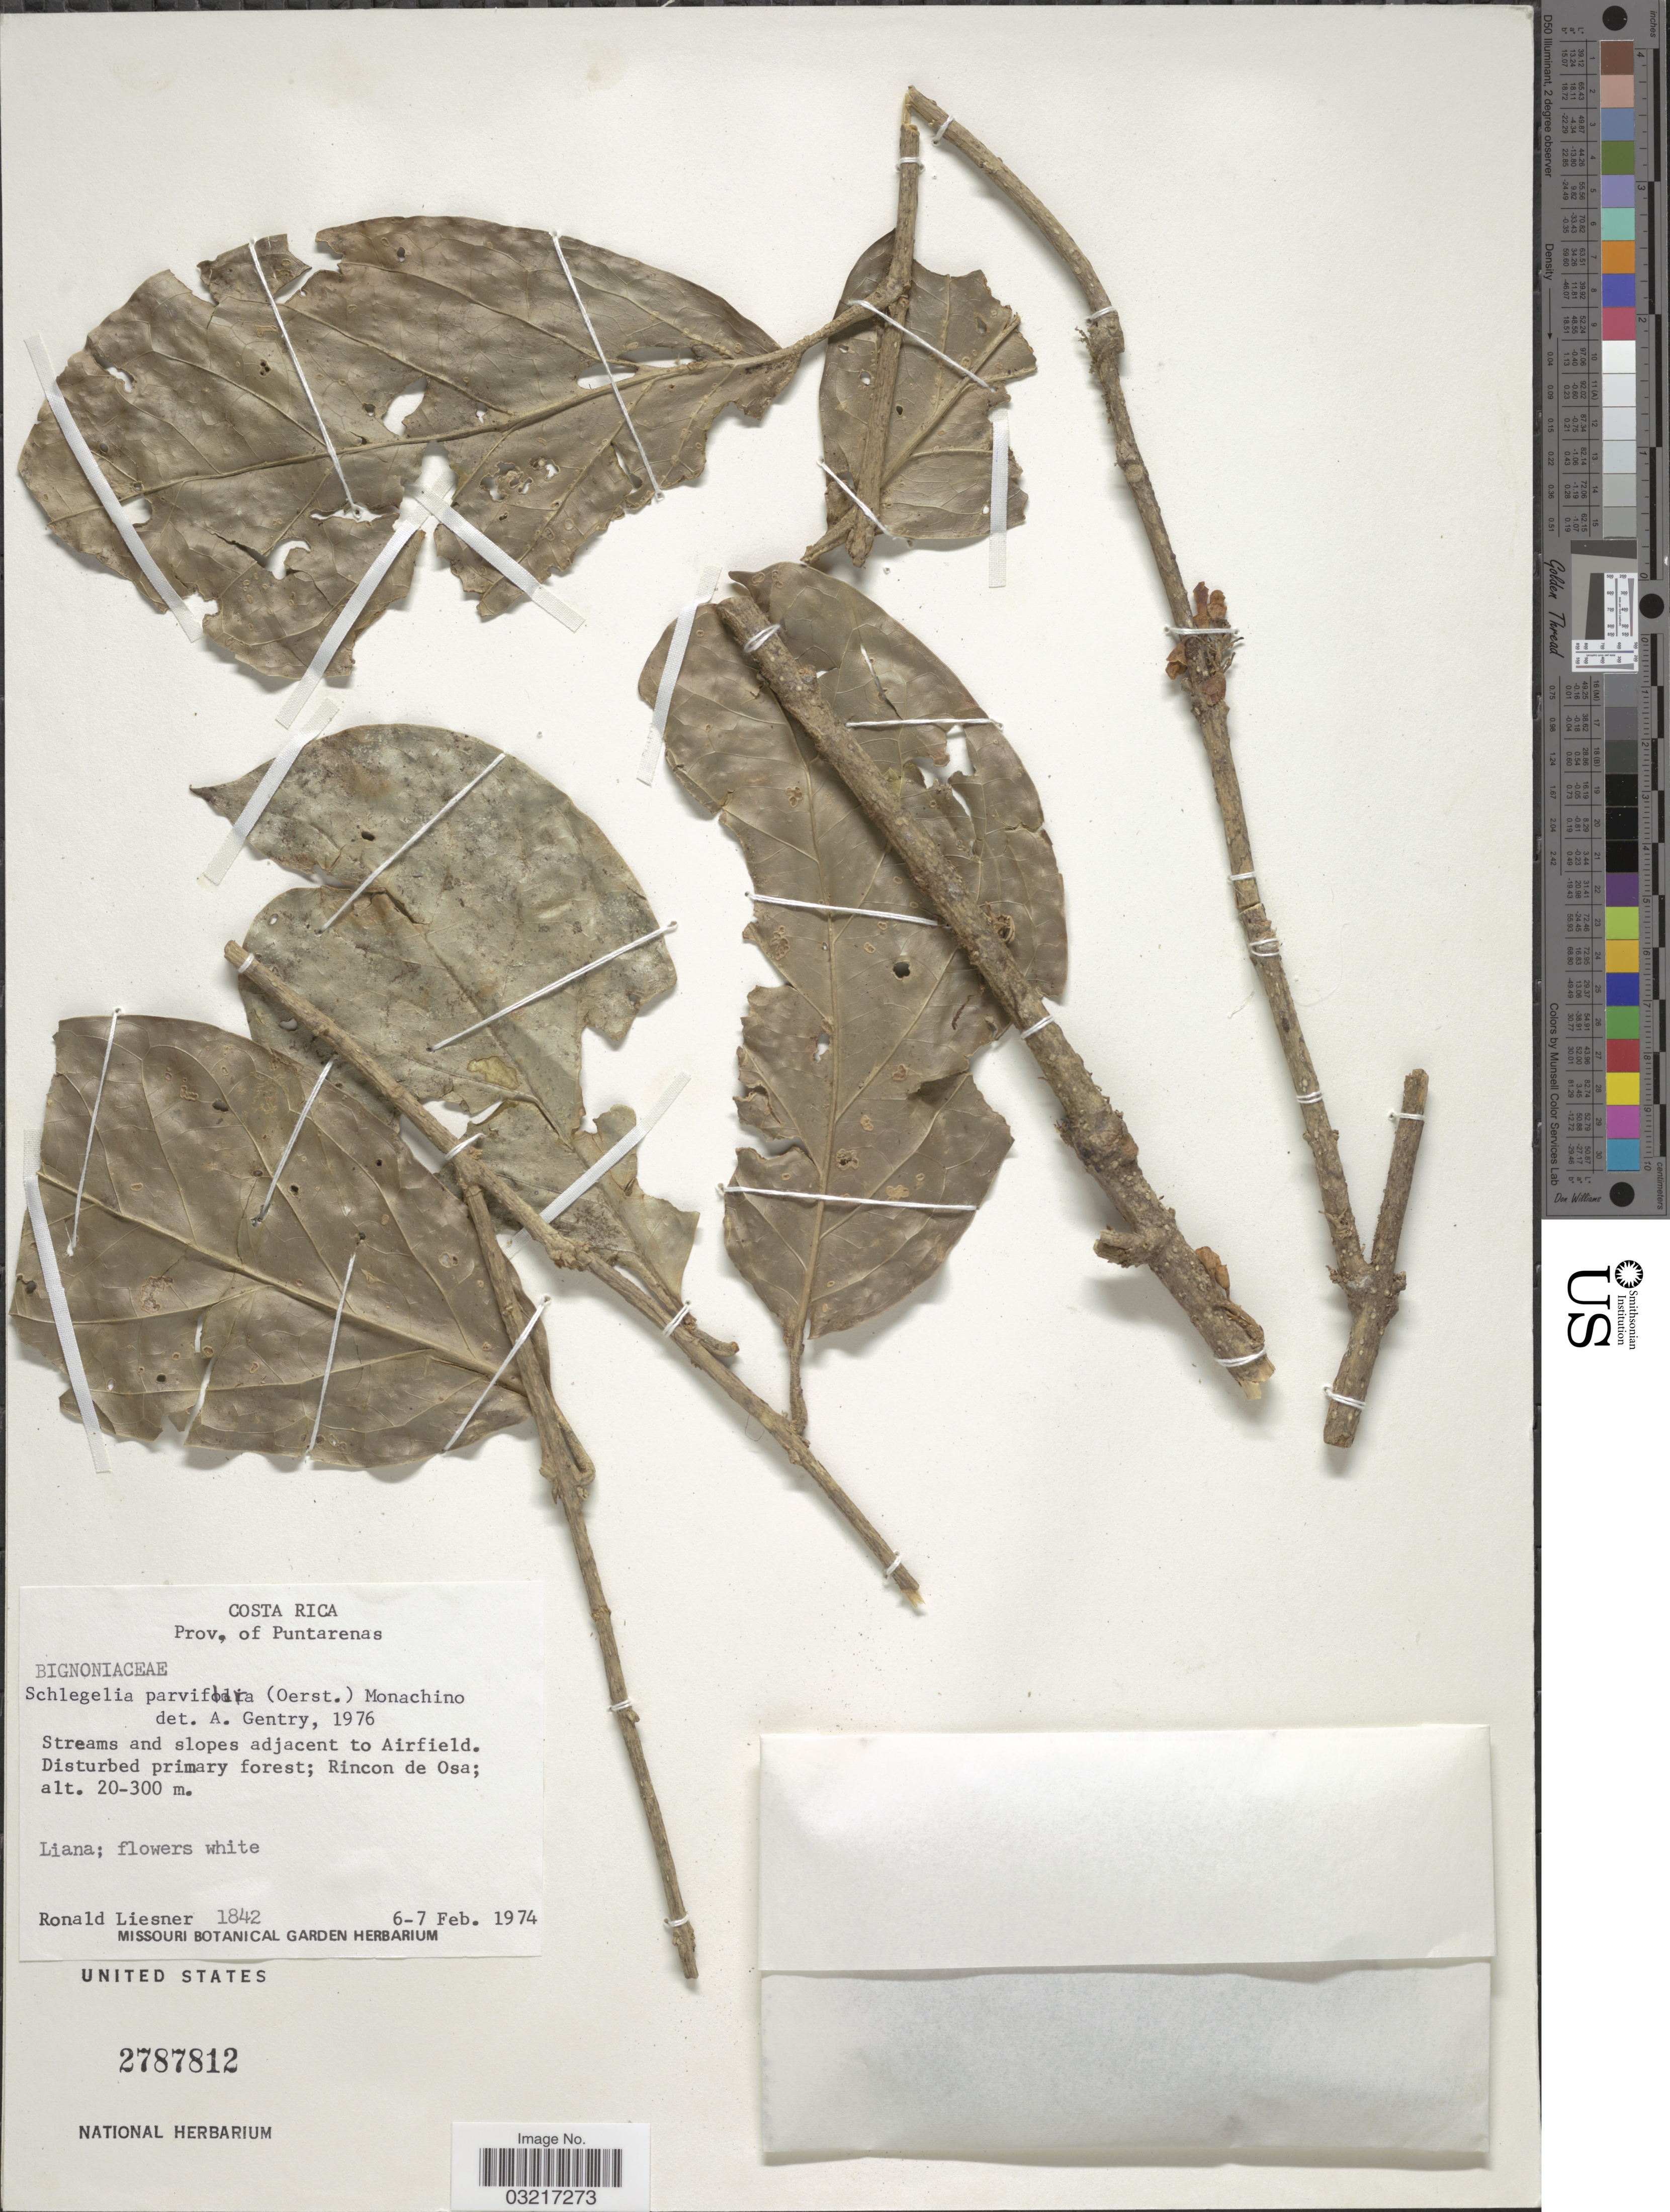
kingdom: Plantae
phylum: Tracheophyta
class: Magnoliopsida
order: Lamiales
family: Schlegeliaceae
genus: Schlegelia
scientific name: Schlegelia parviflora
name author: (Oerst.) Monach.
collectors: R. L. Liesner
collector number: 1842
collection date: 1974-02-06/1974-02-07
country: Costa Rica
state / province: Puntarenas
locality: Streams and slopes adjacent to Airfield. Rincon de Osa.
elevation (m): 20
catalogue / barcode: US 2787812